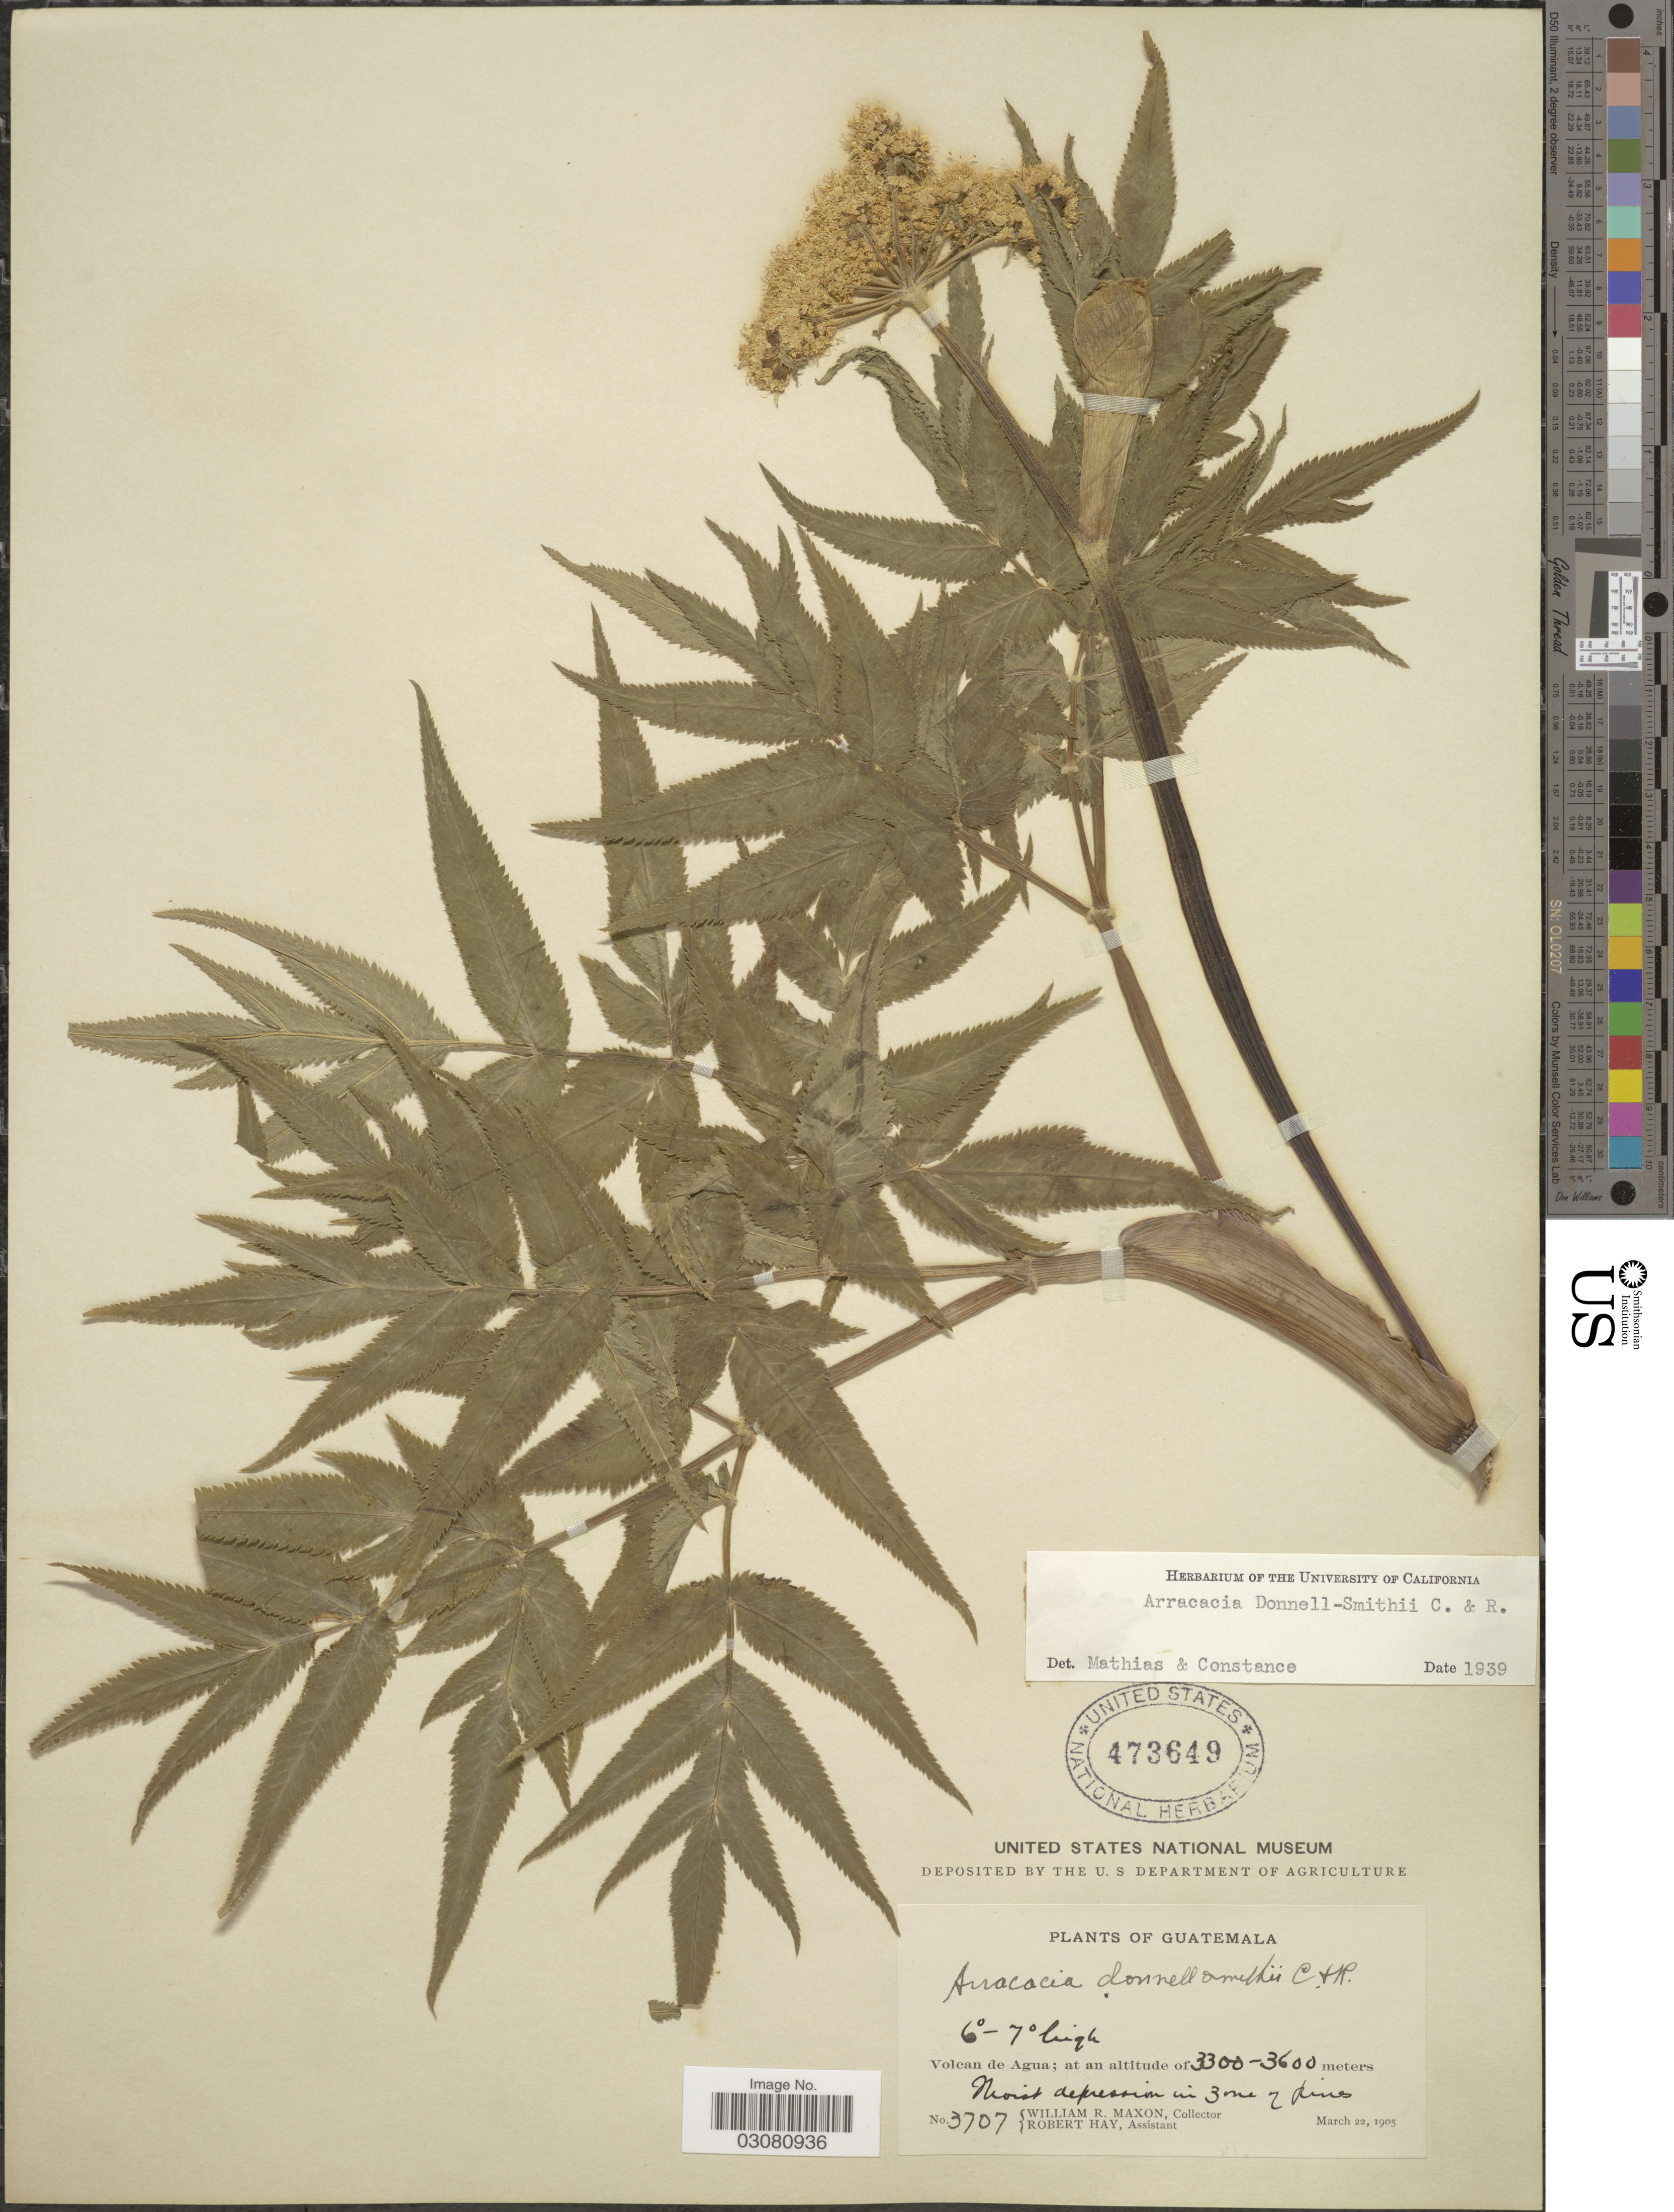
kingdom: Plantae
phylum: Tracheophyta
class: Magnoliopsida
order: Apiales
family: Apiaceae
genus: Arracacia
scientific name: Arracacia donnell-smithii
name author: J.M. Coult. & Rose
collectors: W. R. Maxon & R. Hay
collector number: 3707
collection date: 1905-03-22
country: Guatemala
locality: Volcan de Agua.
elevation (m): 3300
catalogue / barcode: US 473649